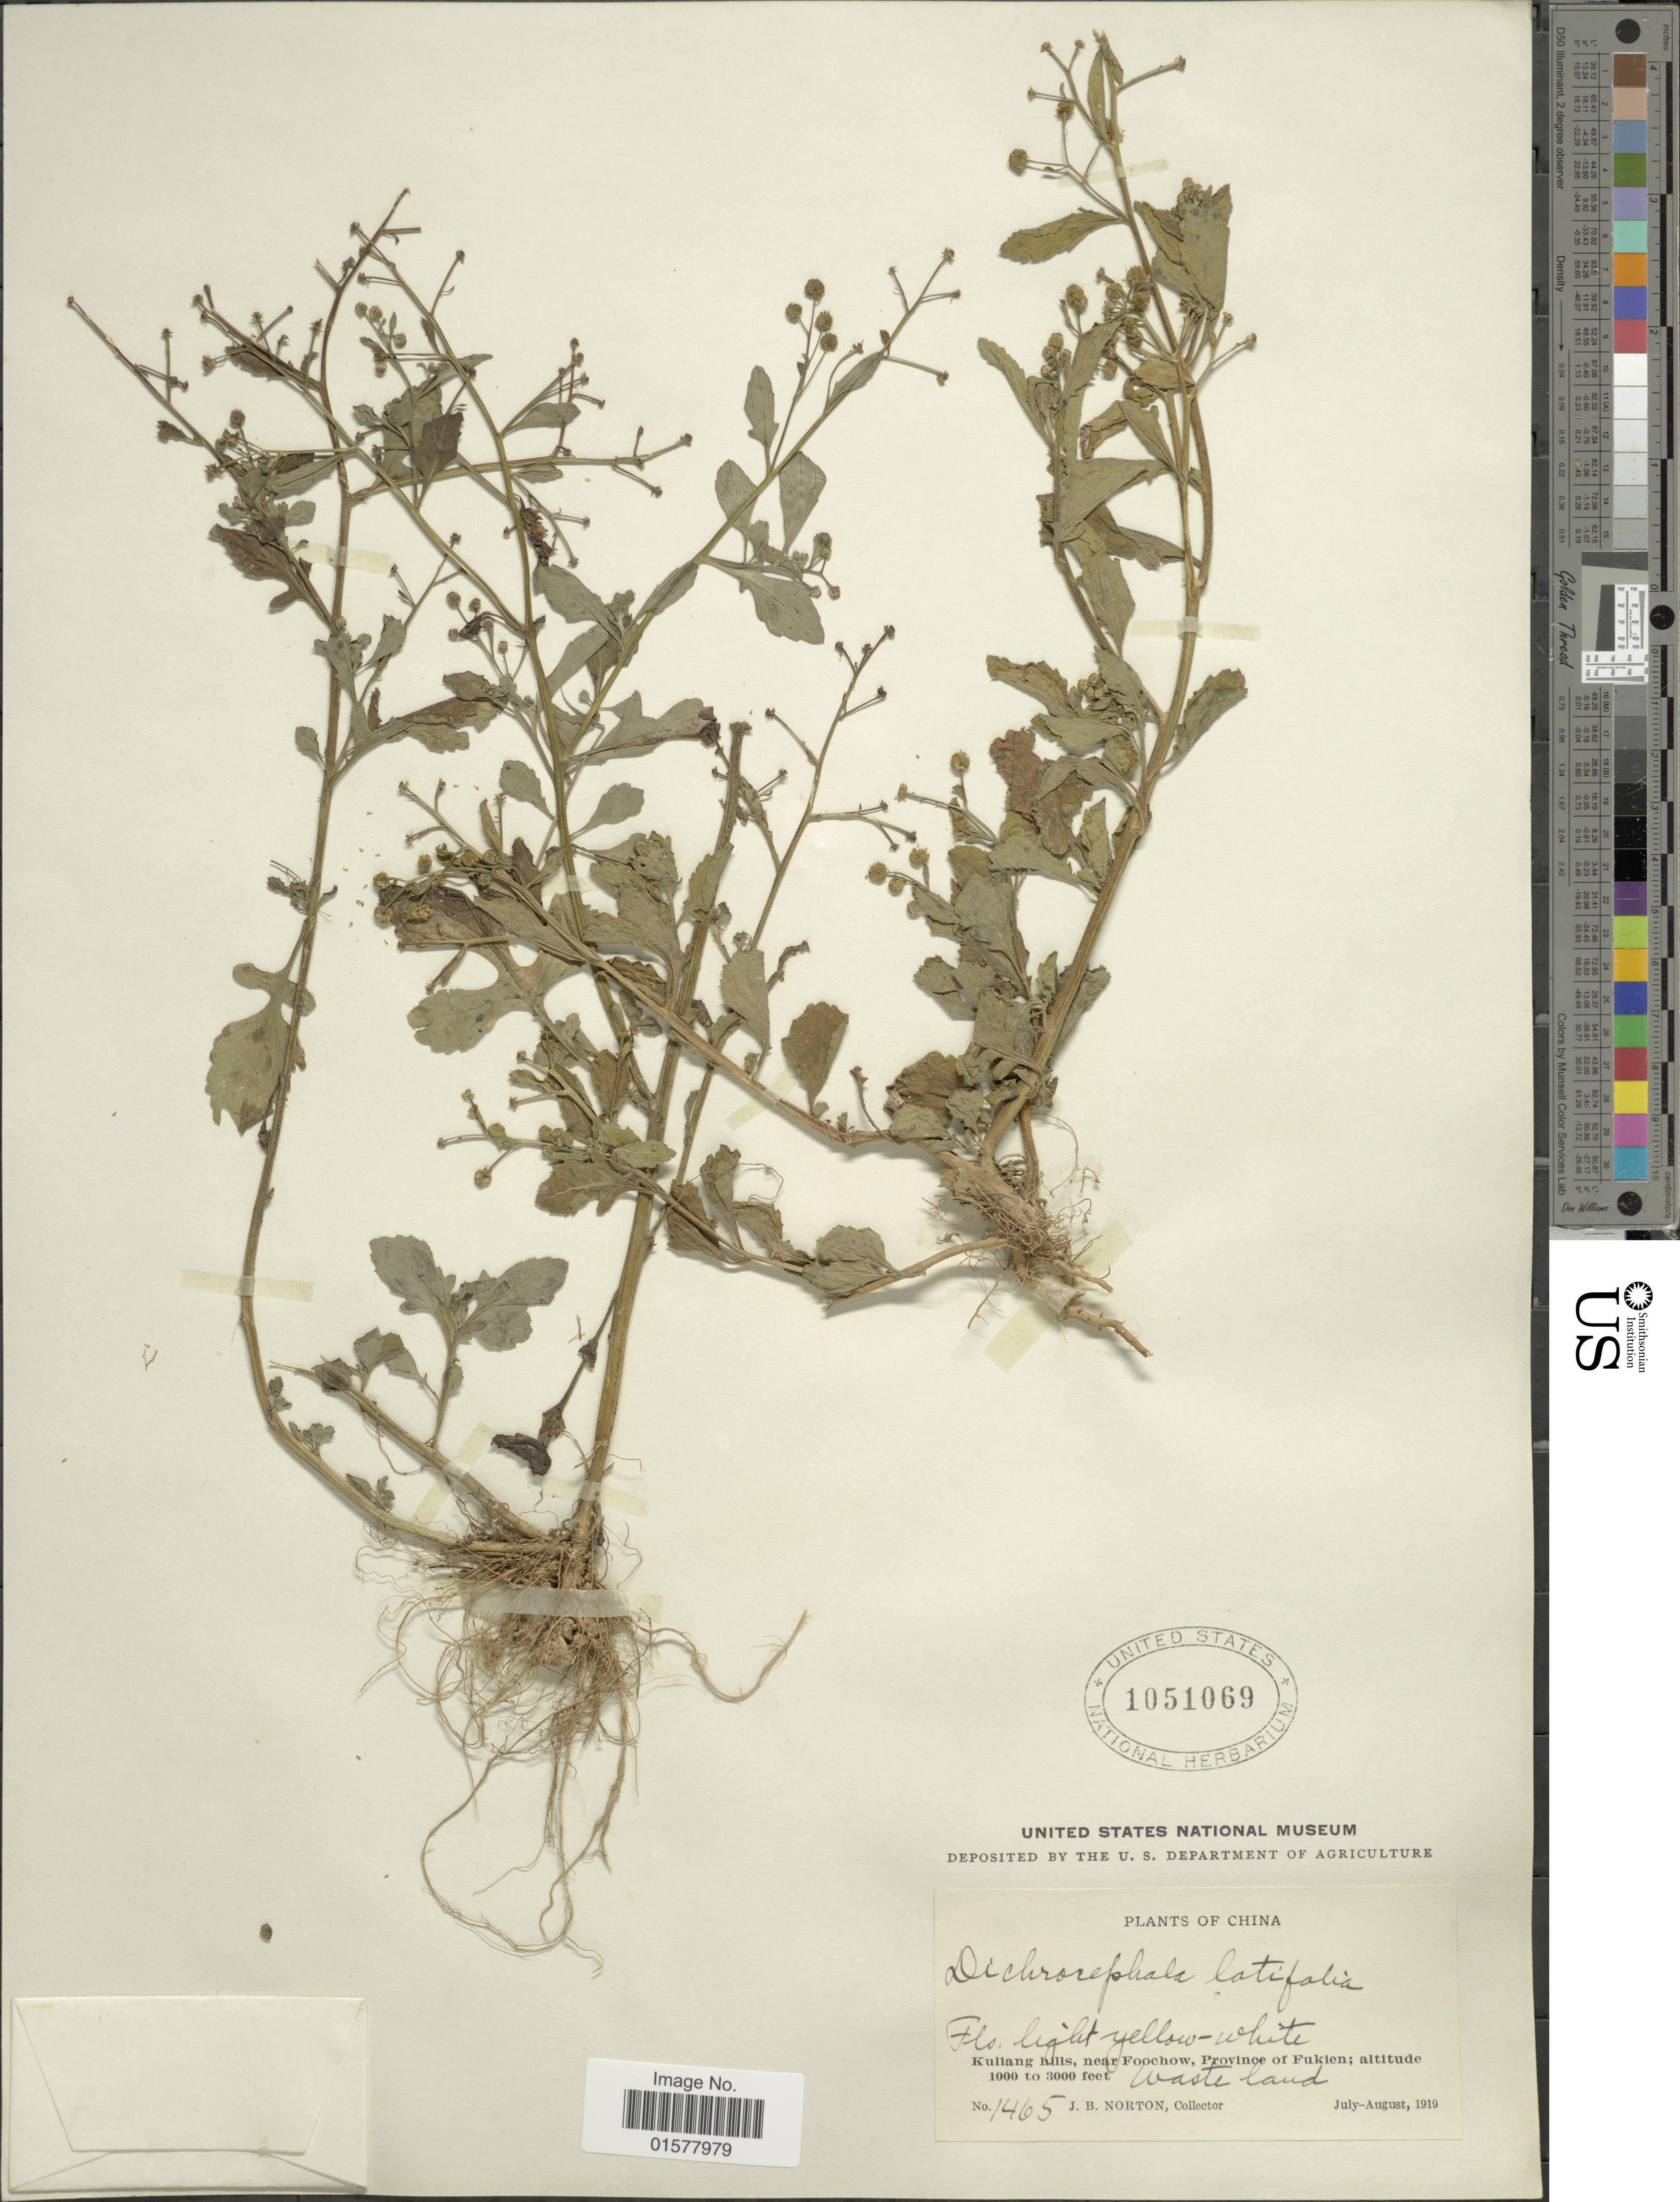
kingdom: Plantae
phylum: Tracheophyta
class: Magnoliopsida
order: Asterales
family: Asteraceae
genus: Dichrocephala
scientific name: Dichrocephala integrifolia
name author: (L. f.) Kuntze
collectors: J. B. Norton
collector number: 1465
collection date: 1919-07/1919-08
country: China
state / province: Fujian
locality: Kuliang hills, near Foochow, Province of Fukien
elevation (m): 305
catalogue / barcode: US 1051069